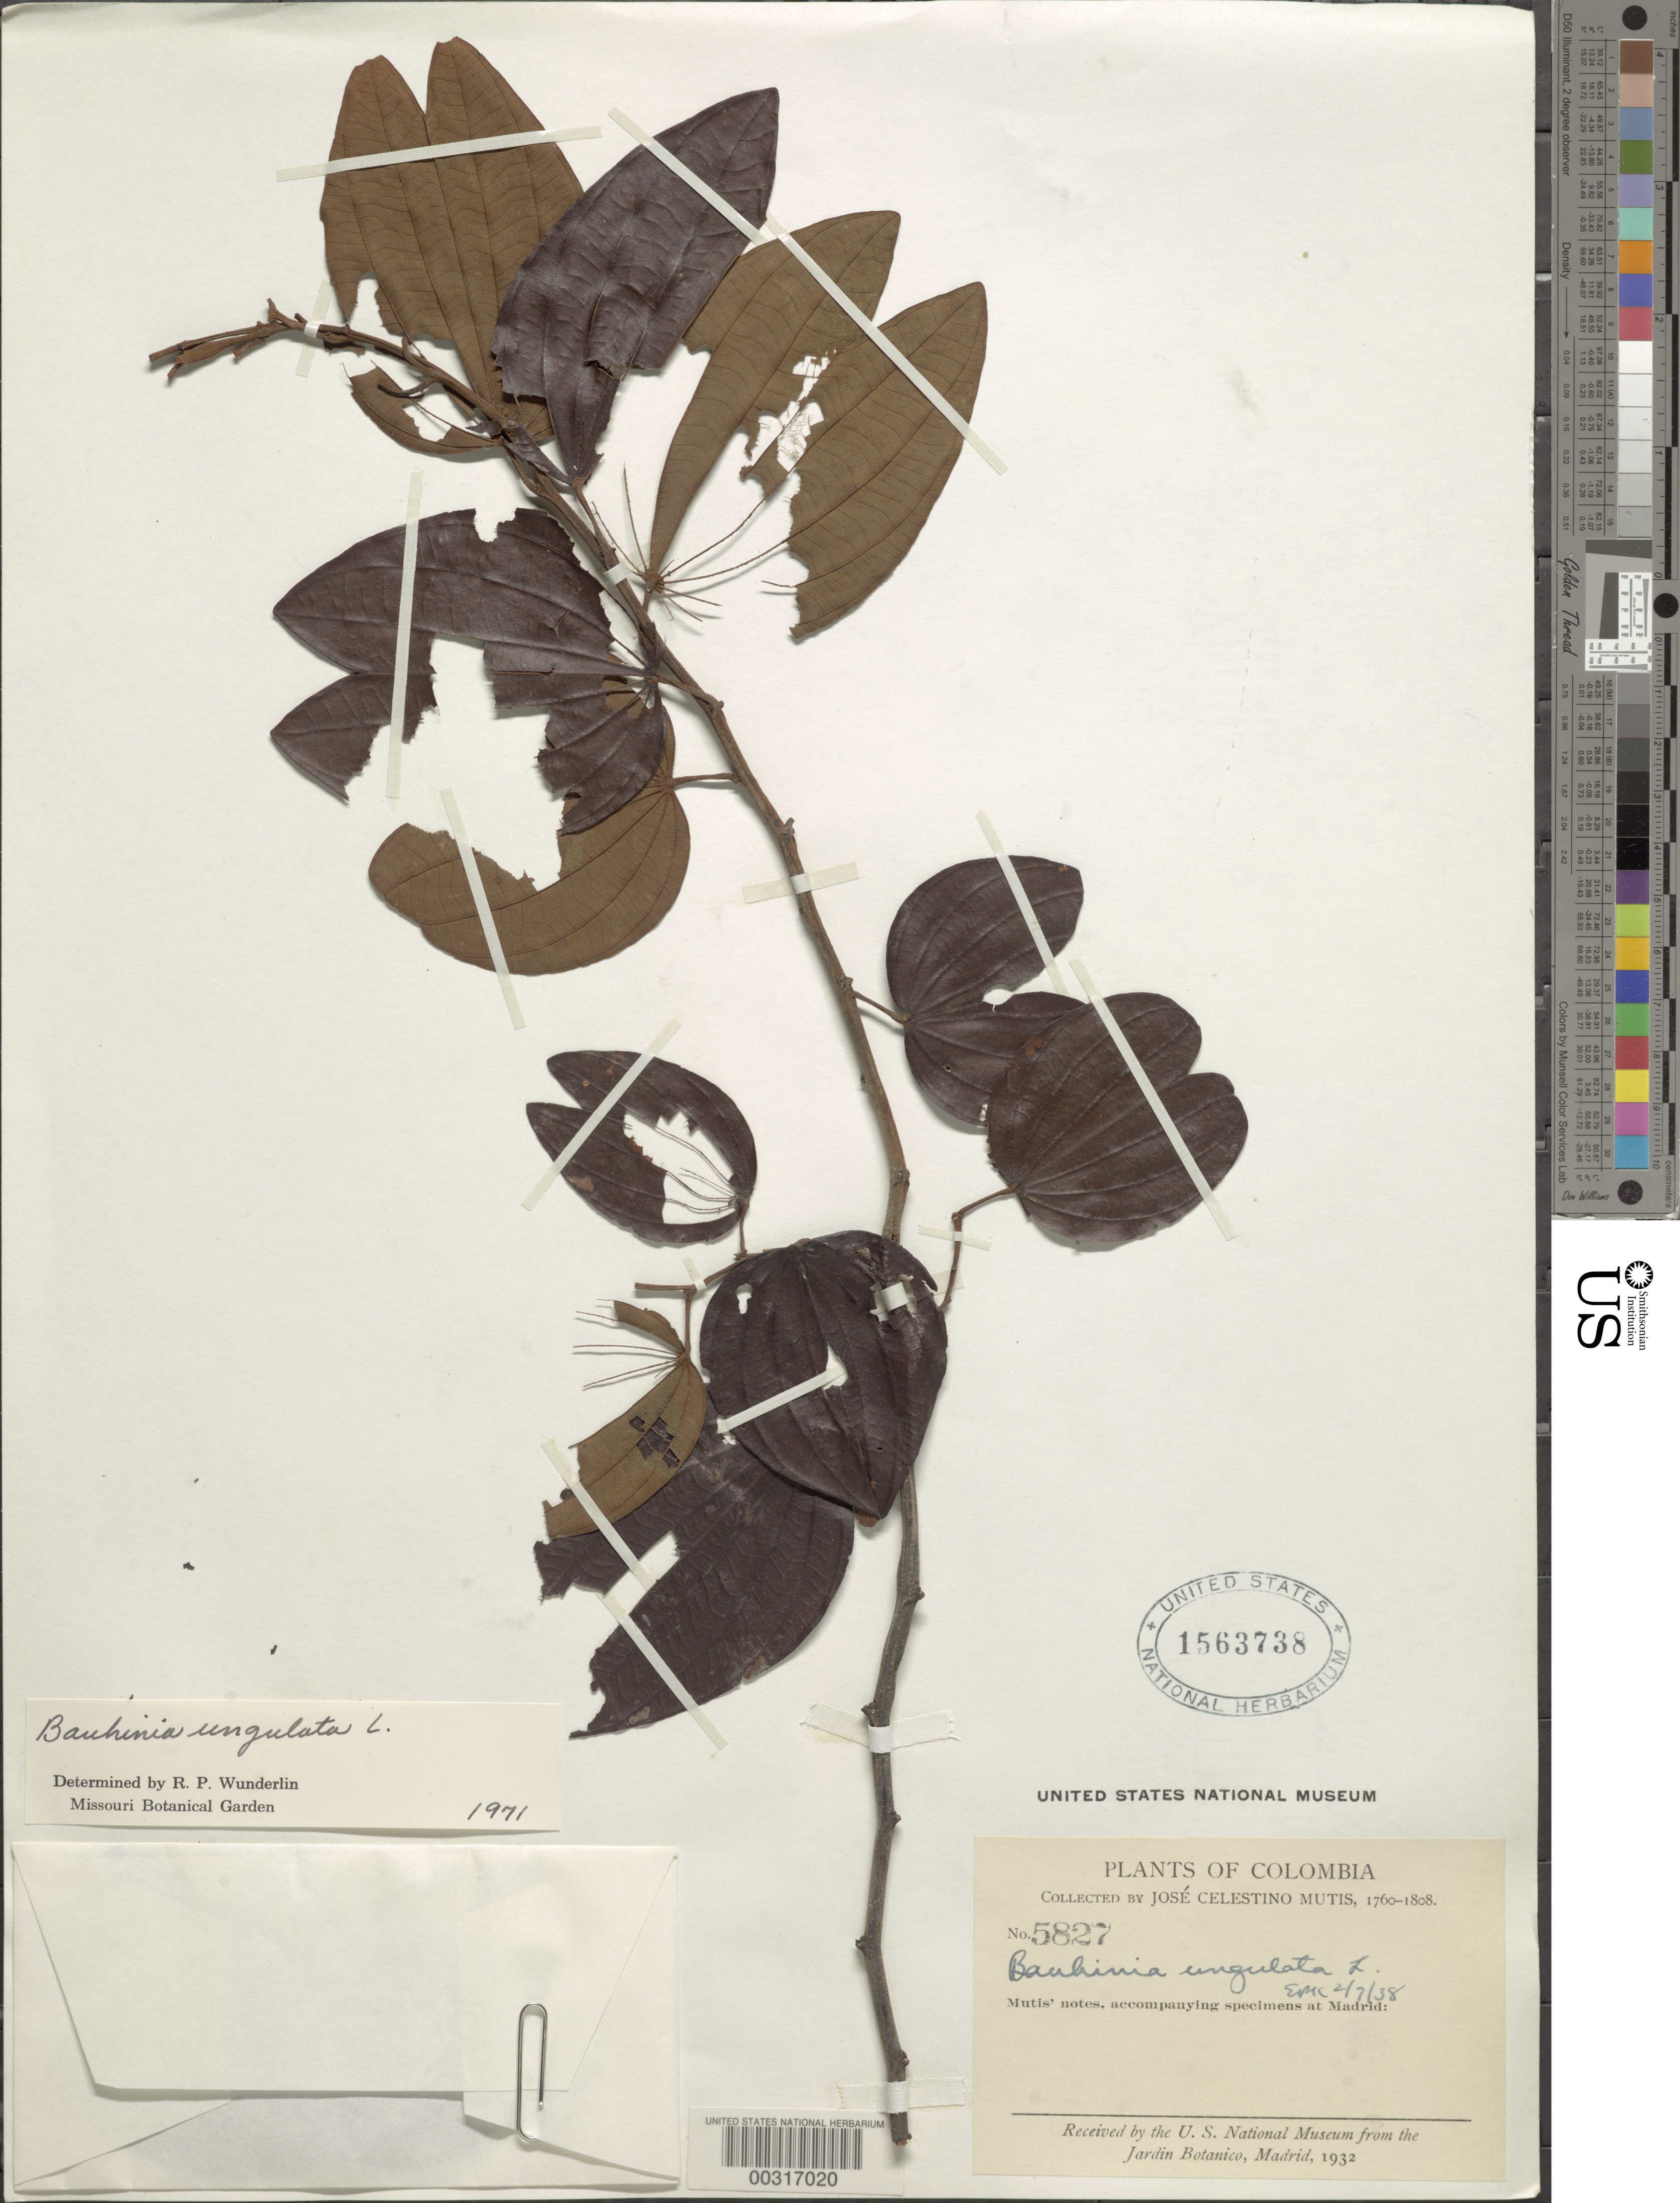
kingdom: Plantae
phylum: Tracheophyta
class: Magnoliopsida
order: Fabales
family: Fabaceae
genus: Bauhinia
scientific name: Bauhinia ungulata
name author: L.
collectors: J. C. B. Mutis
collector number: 5827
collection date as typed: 1760 to -- -- 1808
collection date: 1760/1808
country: Colombia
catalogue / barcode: US 1563738